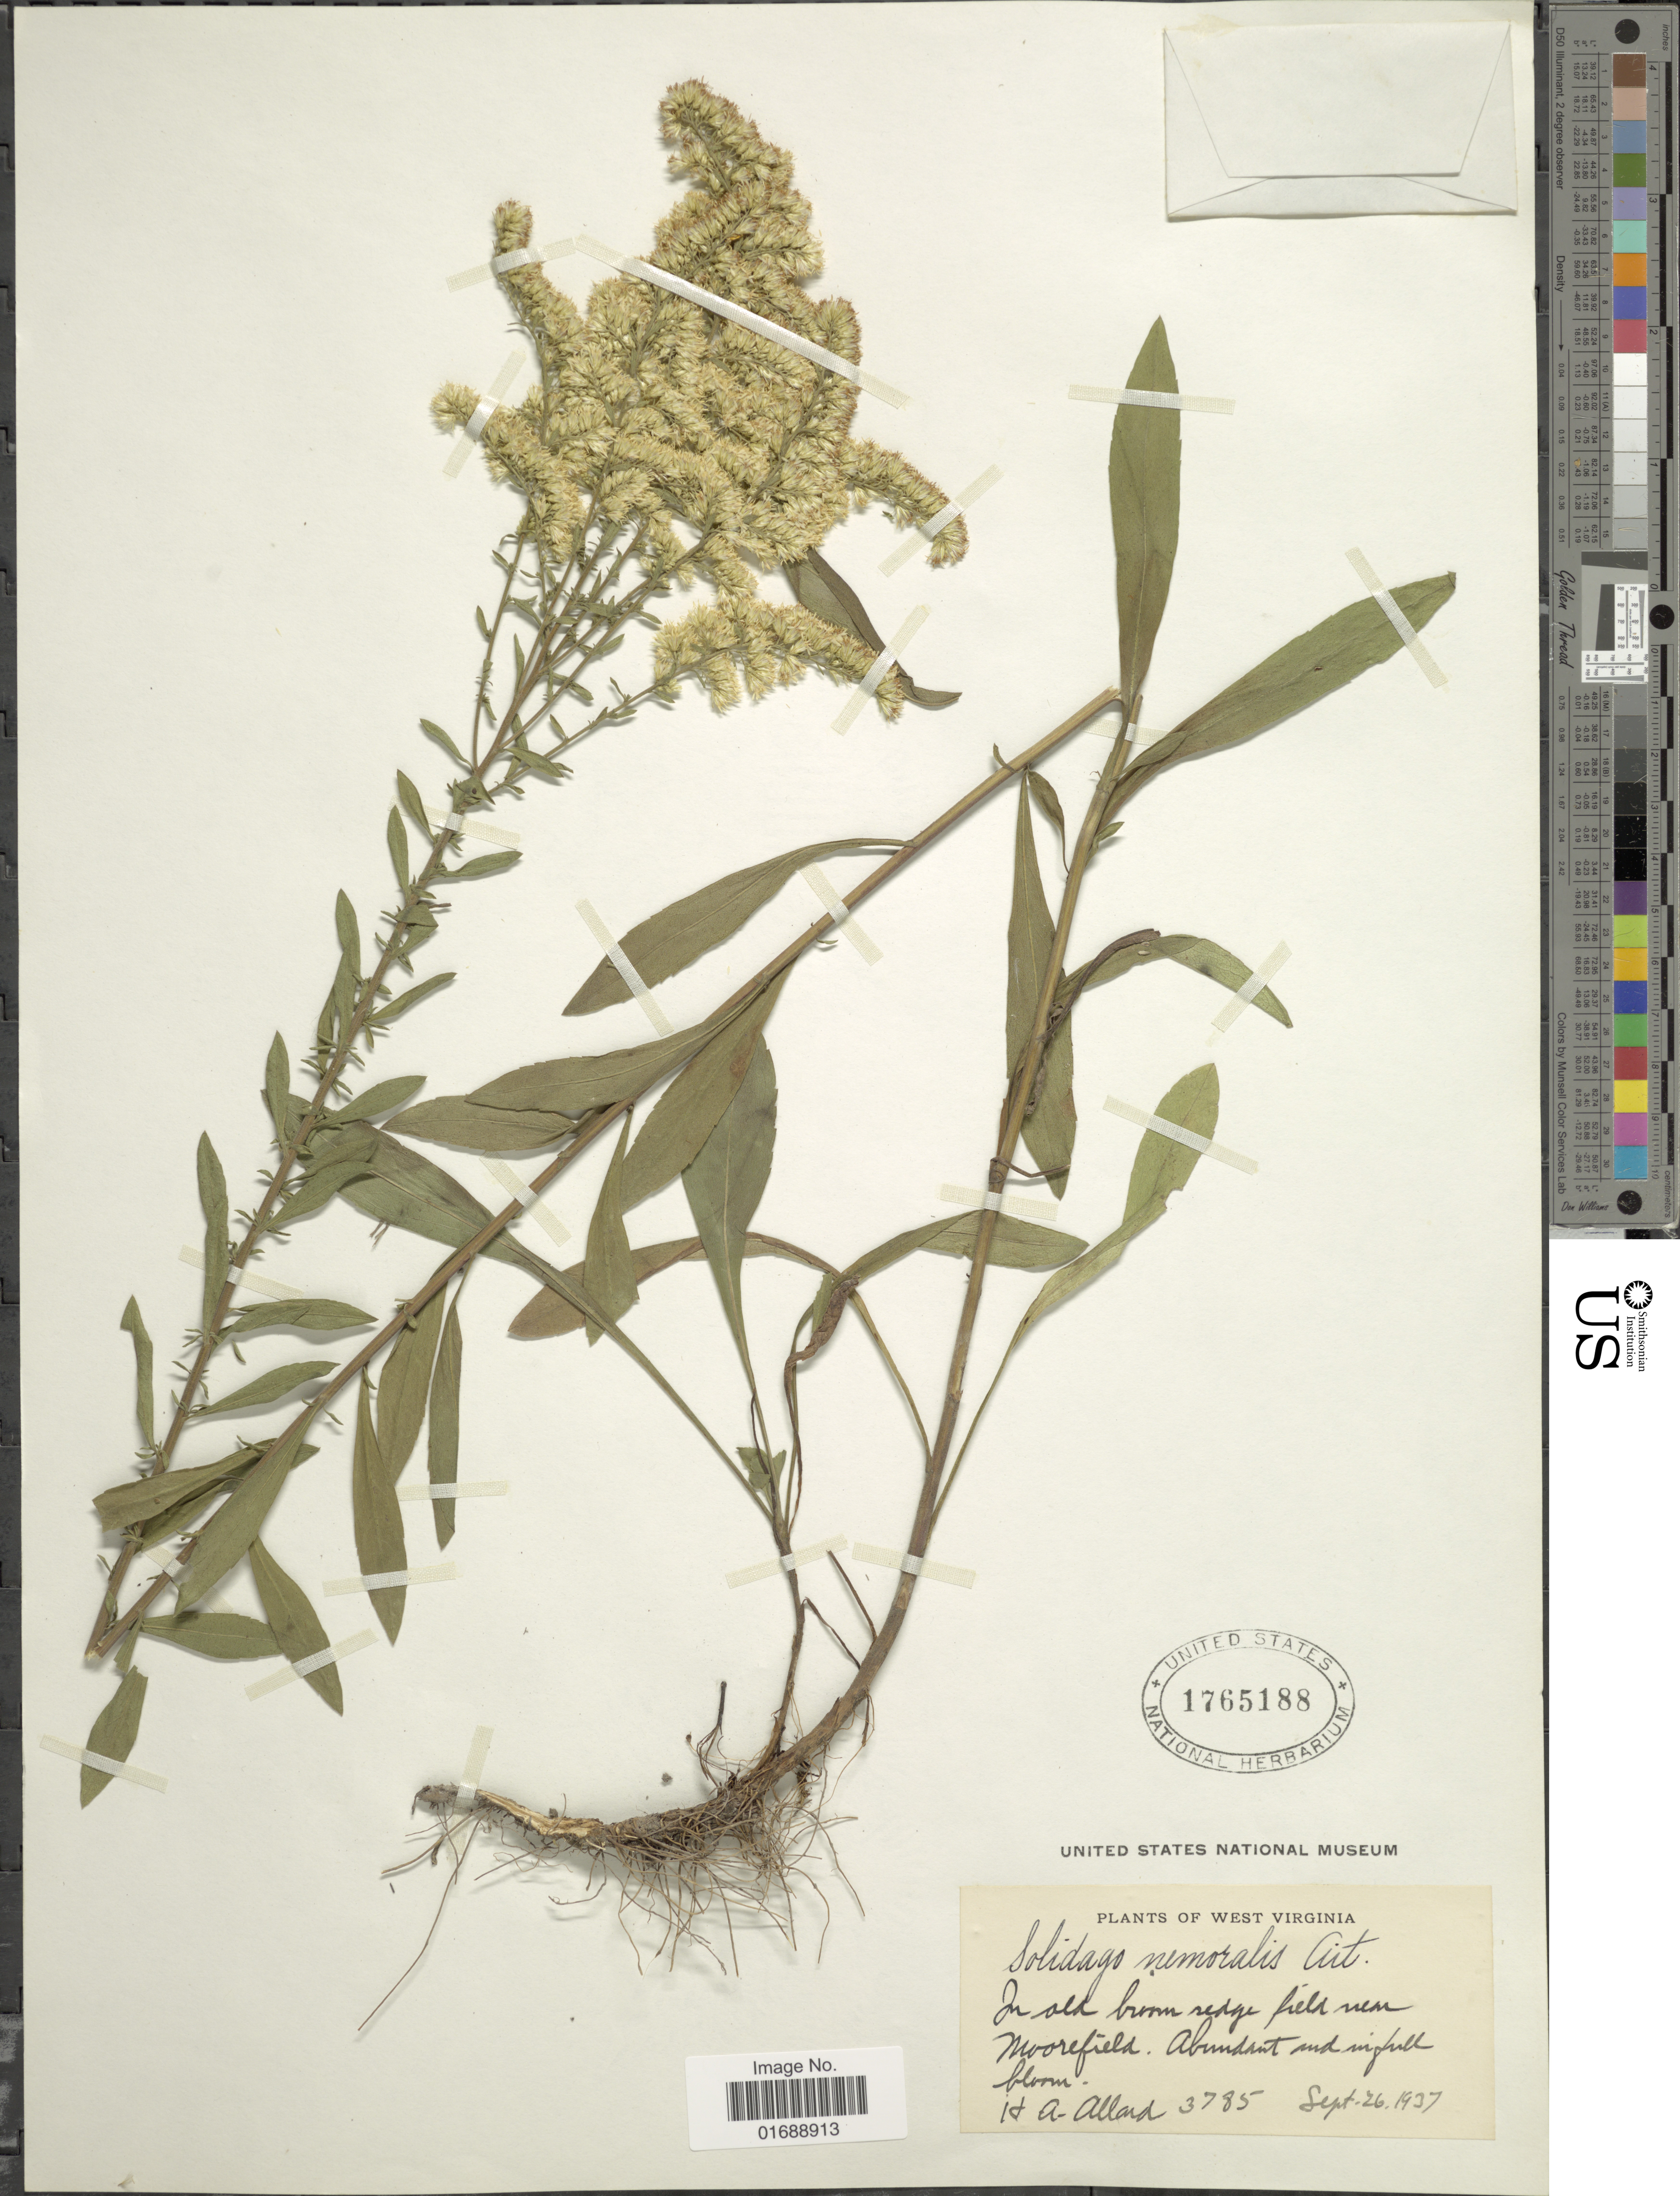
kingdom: Plantae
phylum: Tracheophyta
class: Magnoliopsida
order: Asterales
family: Asteraceae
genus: Solidago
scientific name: Solidago nemoralis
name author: Aiton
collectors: H. A. Allard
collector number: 3785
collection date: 1937-09-26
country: United States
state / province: West Virginia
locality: In old boom ridge field near Moorefield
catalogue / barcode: US 1765188